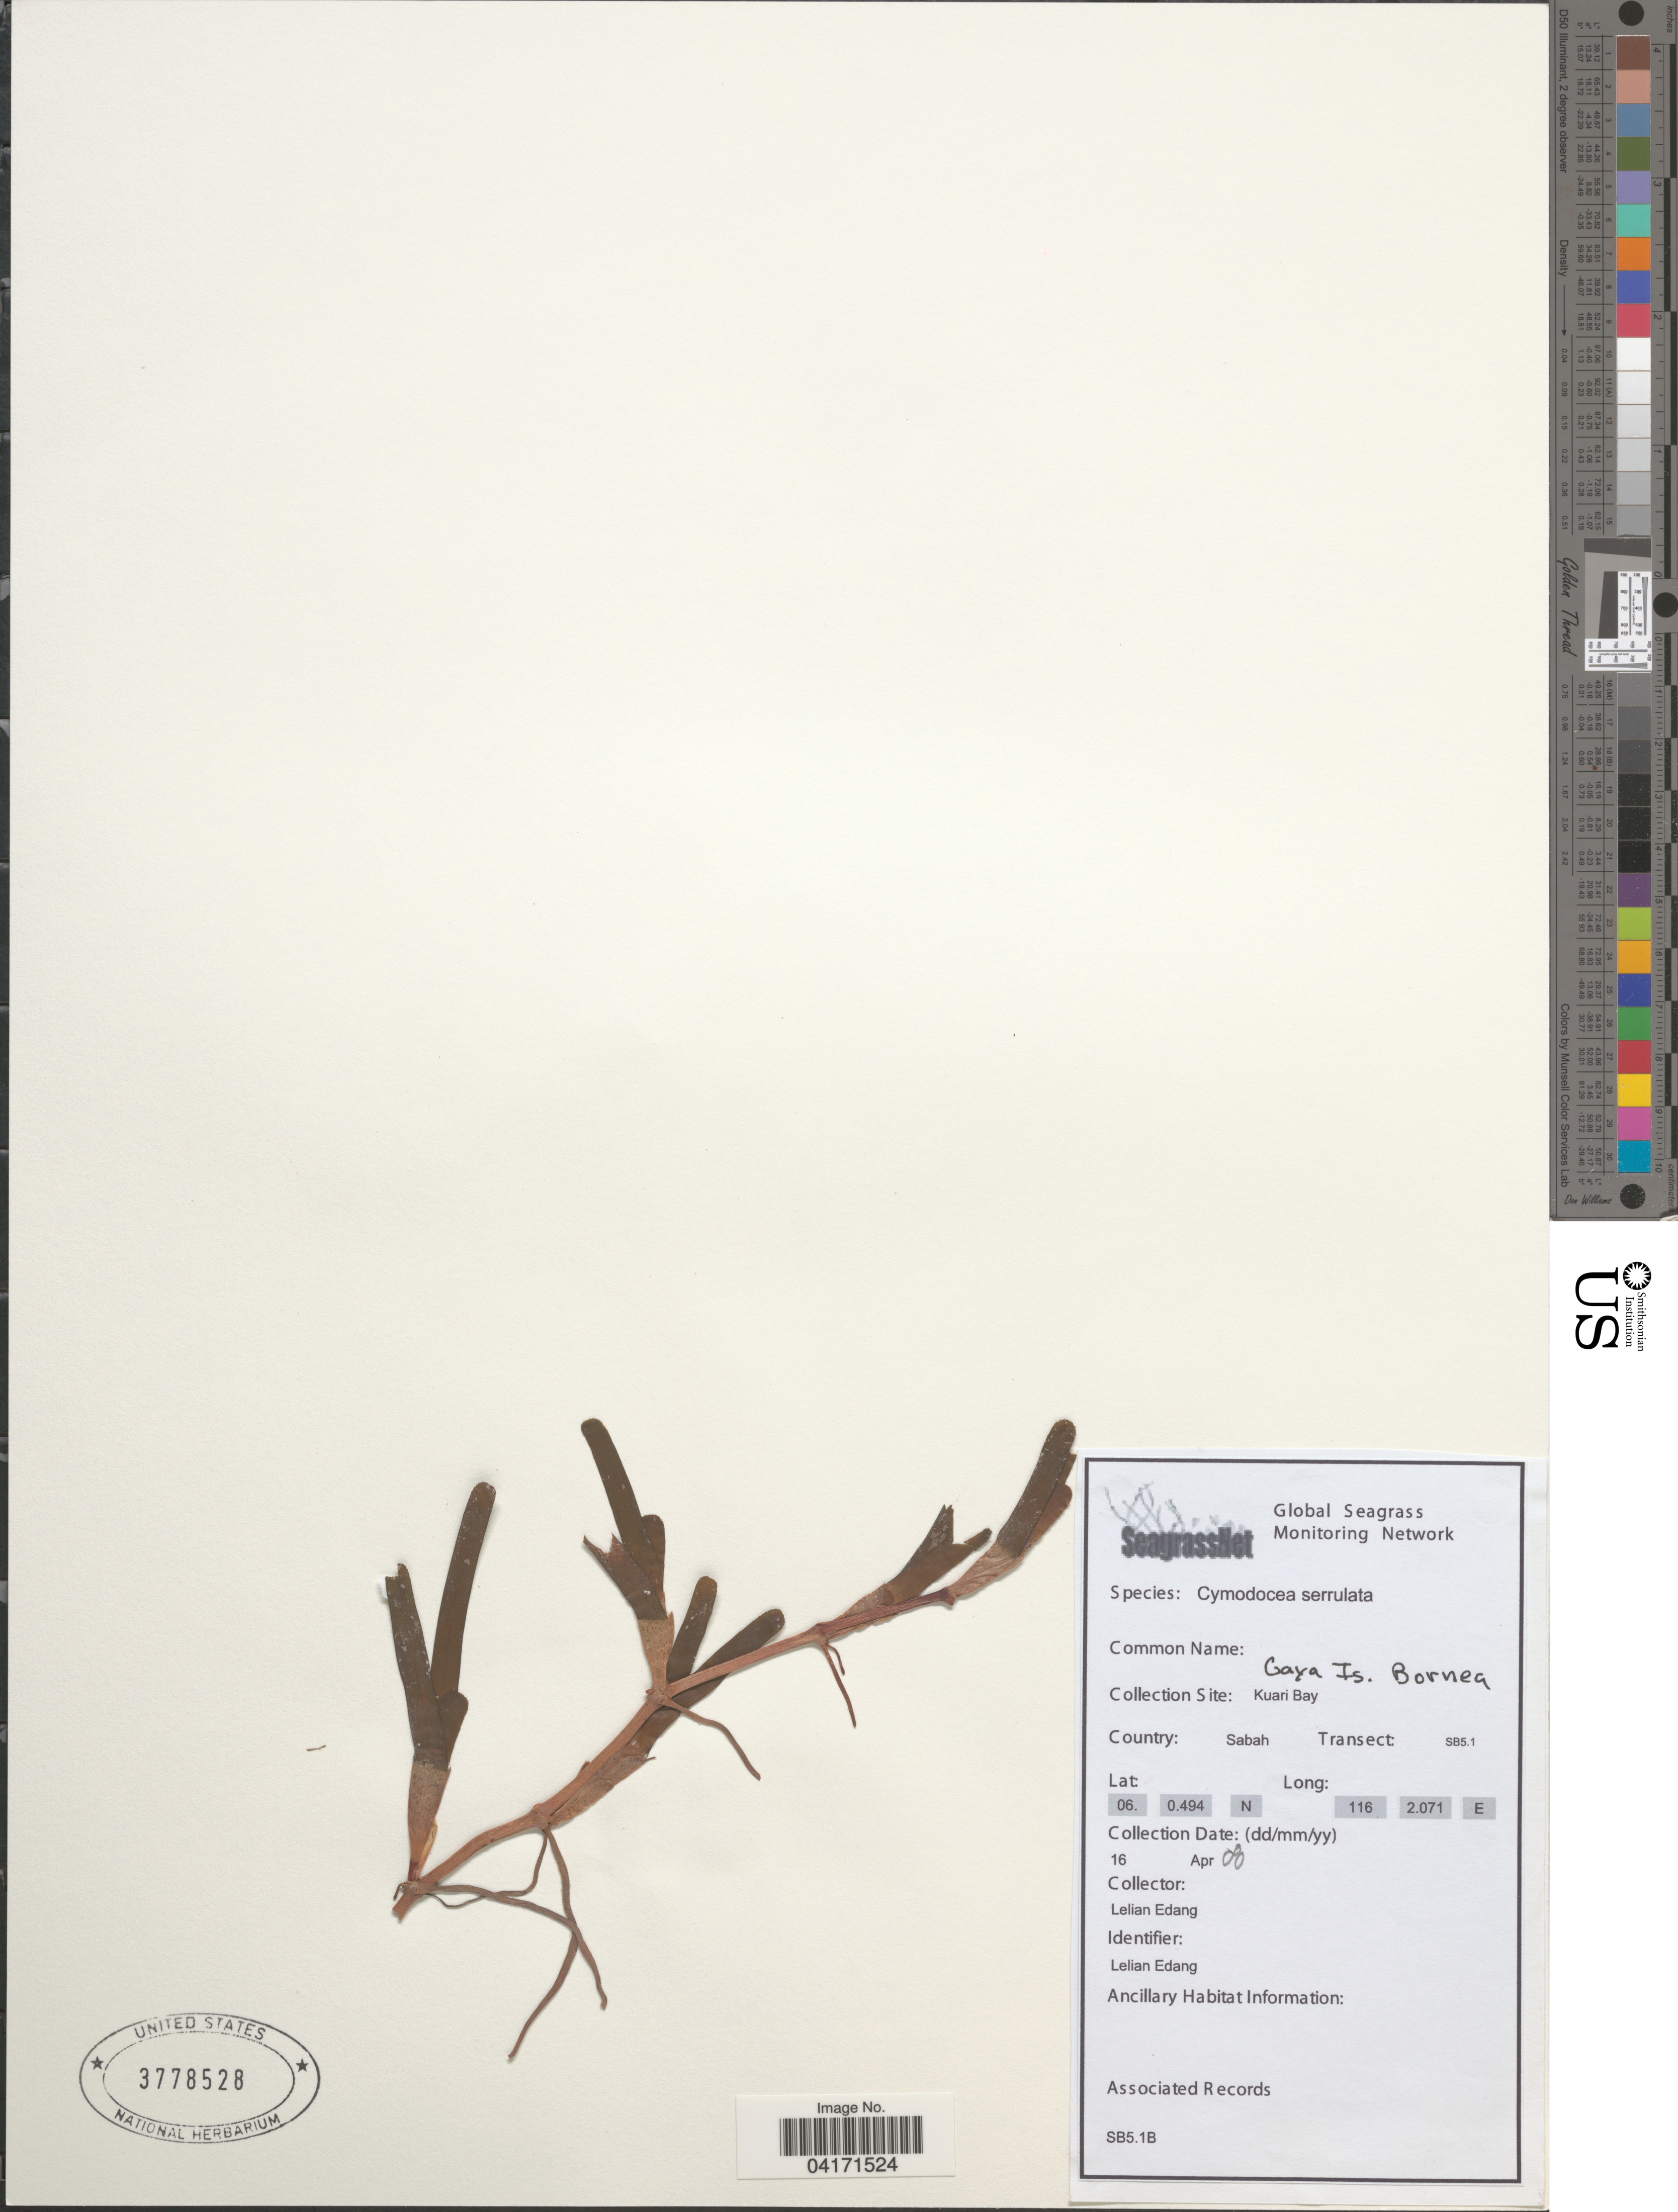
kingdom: Plantae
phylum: Tracheophyta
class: Liliopsida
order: Alismatales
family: Cymodoceaceae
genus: Cymodocea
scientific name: Cymodocea serrulata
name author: (R. Br.) Magnus & Ashers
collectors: L. Edang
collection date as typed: Transcribed d/m/y: 16/4/8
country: Malaysia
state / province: Sabah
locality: Gaya Is. Bornea. Kuari Bay. Transect: SB5.1.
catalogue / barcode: US 3778528